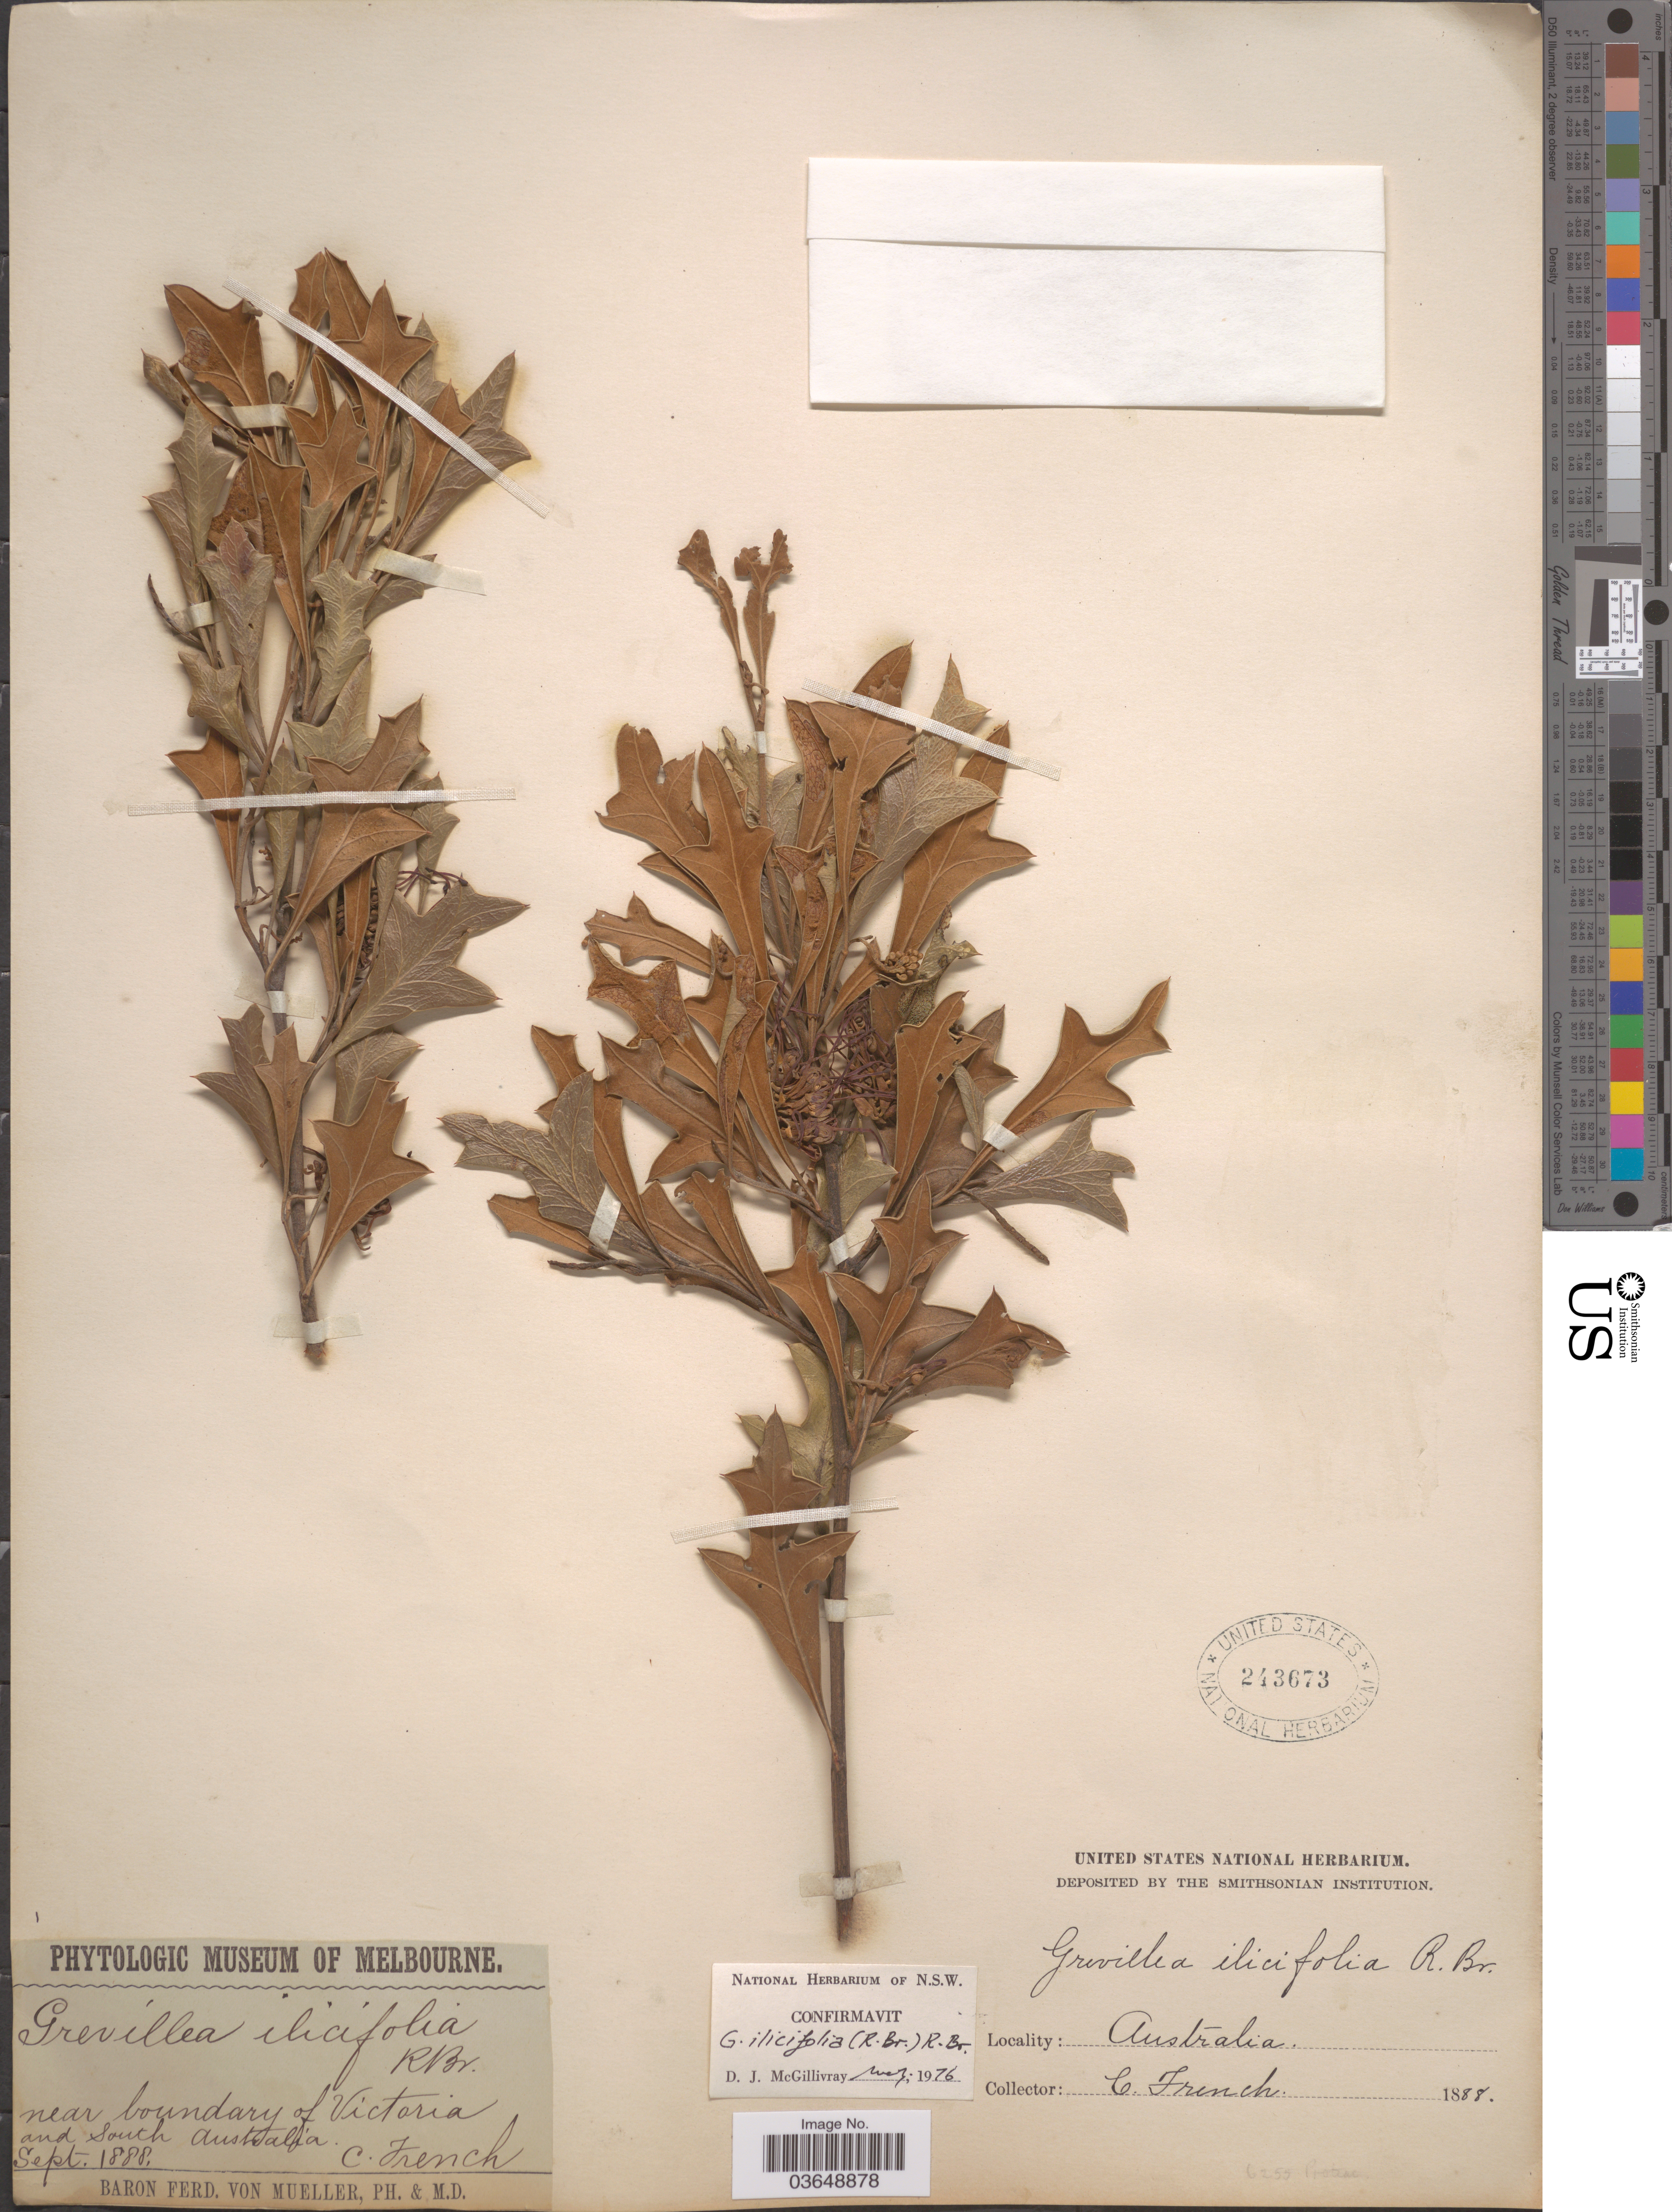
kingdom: Plantae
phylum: Tracheophyta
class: Magnoliopsida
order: Proteales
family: Proteaceae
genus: Grevillea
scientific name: Grevillea ilicifolia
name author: (R. Br.) R. Br.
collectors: C. French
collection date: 1888-09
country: Australia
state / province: South Australia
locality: Near boundary of Victoria and South Australia.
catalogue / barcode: US 243673